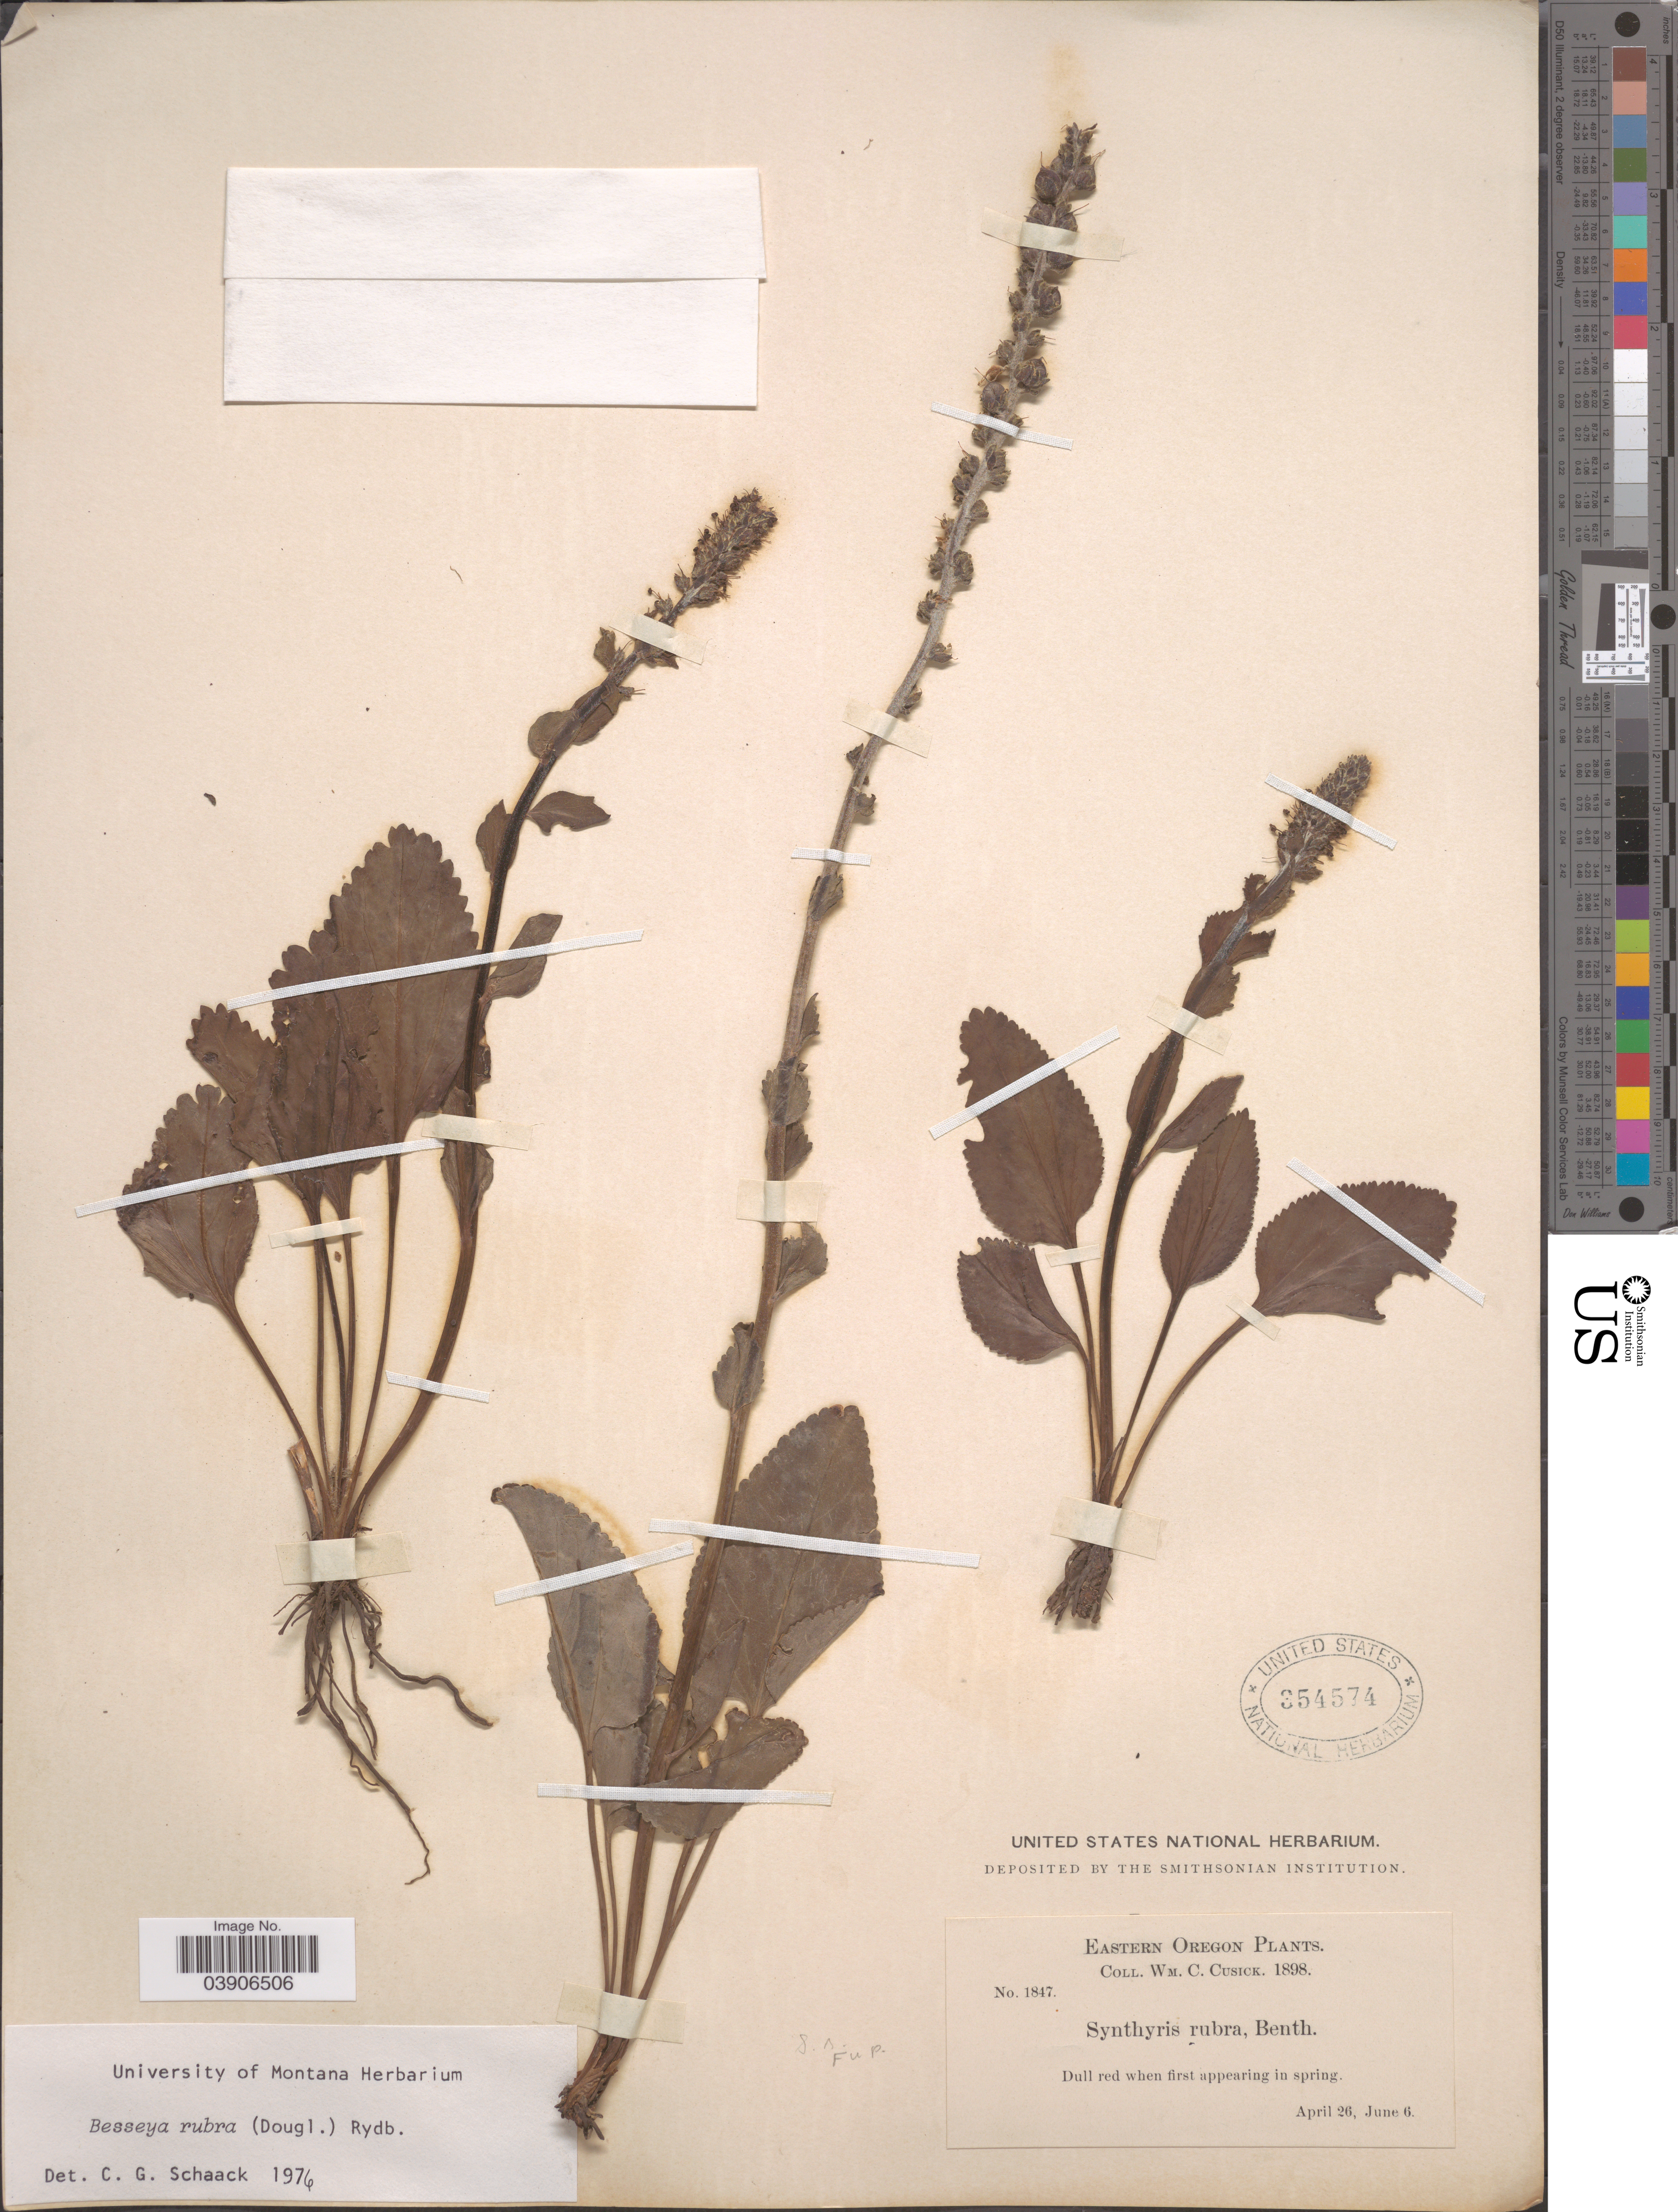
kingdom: Plantae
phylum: Tracheophyta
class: Magnoliopsida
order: Lamiales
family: Plantaginaceae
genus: Synthyris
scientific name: Synthyris rubra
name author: (Douglas ex Hook.) Benth.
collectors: W. C. Cusick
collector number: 1847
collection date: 1898-04-26/1898-06-06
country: United States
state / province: Oregon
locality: Eastern Oregon.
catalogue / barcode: US 354574